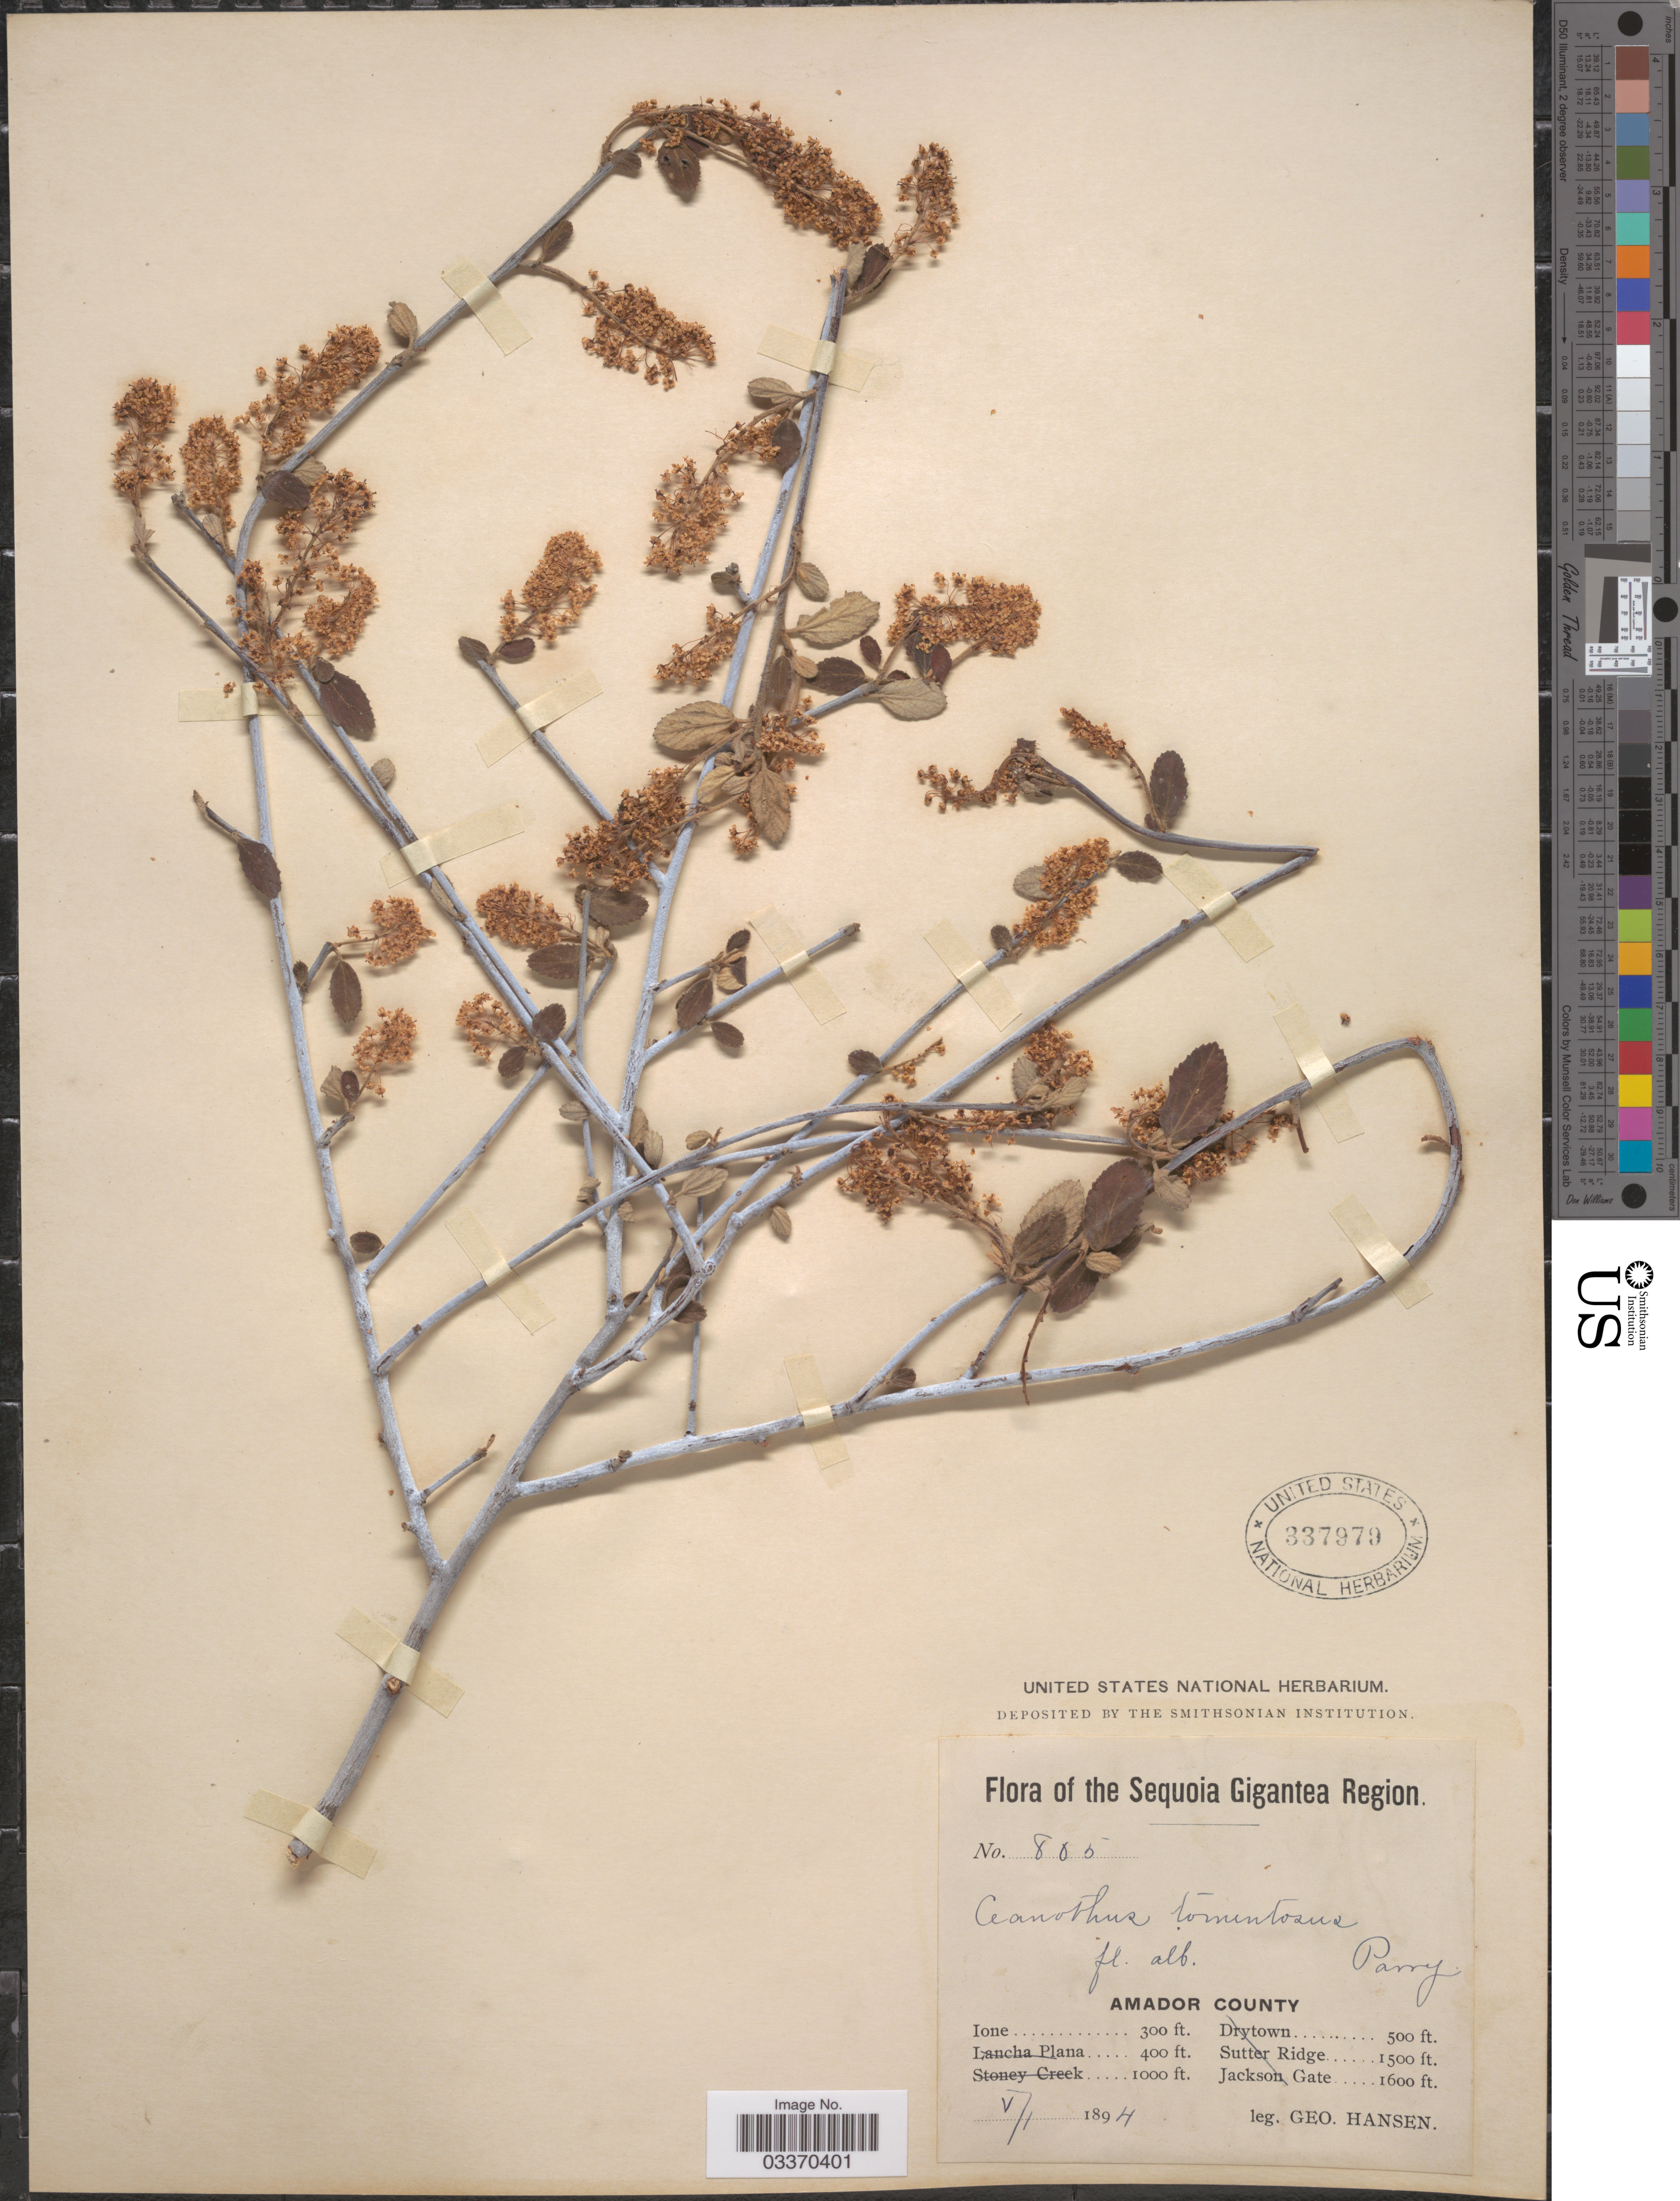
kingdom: Plantae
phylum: Tracheophyta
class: Magnoliopsida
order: Rosales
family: Rhamnaceae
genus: Ceanothus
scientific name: Ceanothus tomentosus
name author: Parry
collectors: G. Hansen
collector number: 805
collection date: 1894-05-01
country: United States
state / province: California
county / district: Amador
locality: Sequoia Gigantea Region. Amador County. Ione.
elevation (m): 91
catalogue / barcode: US 337979